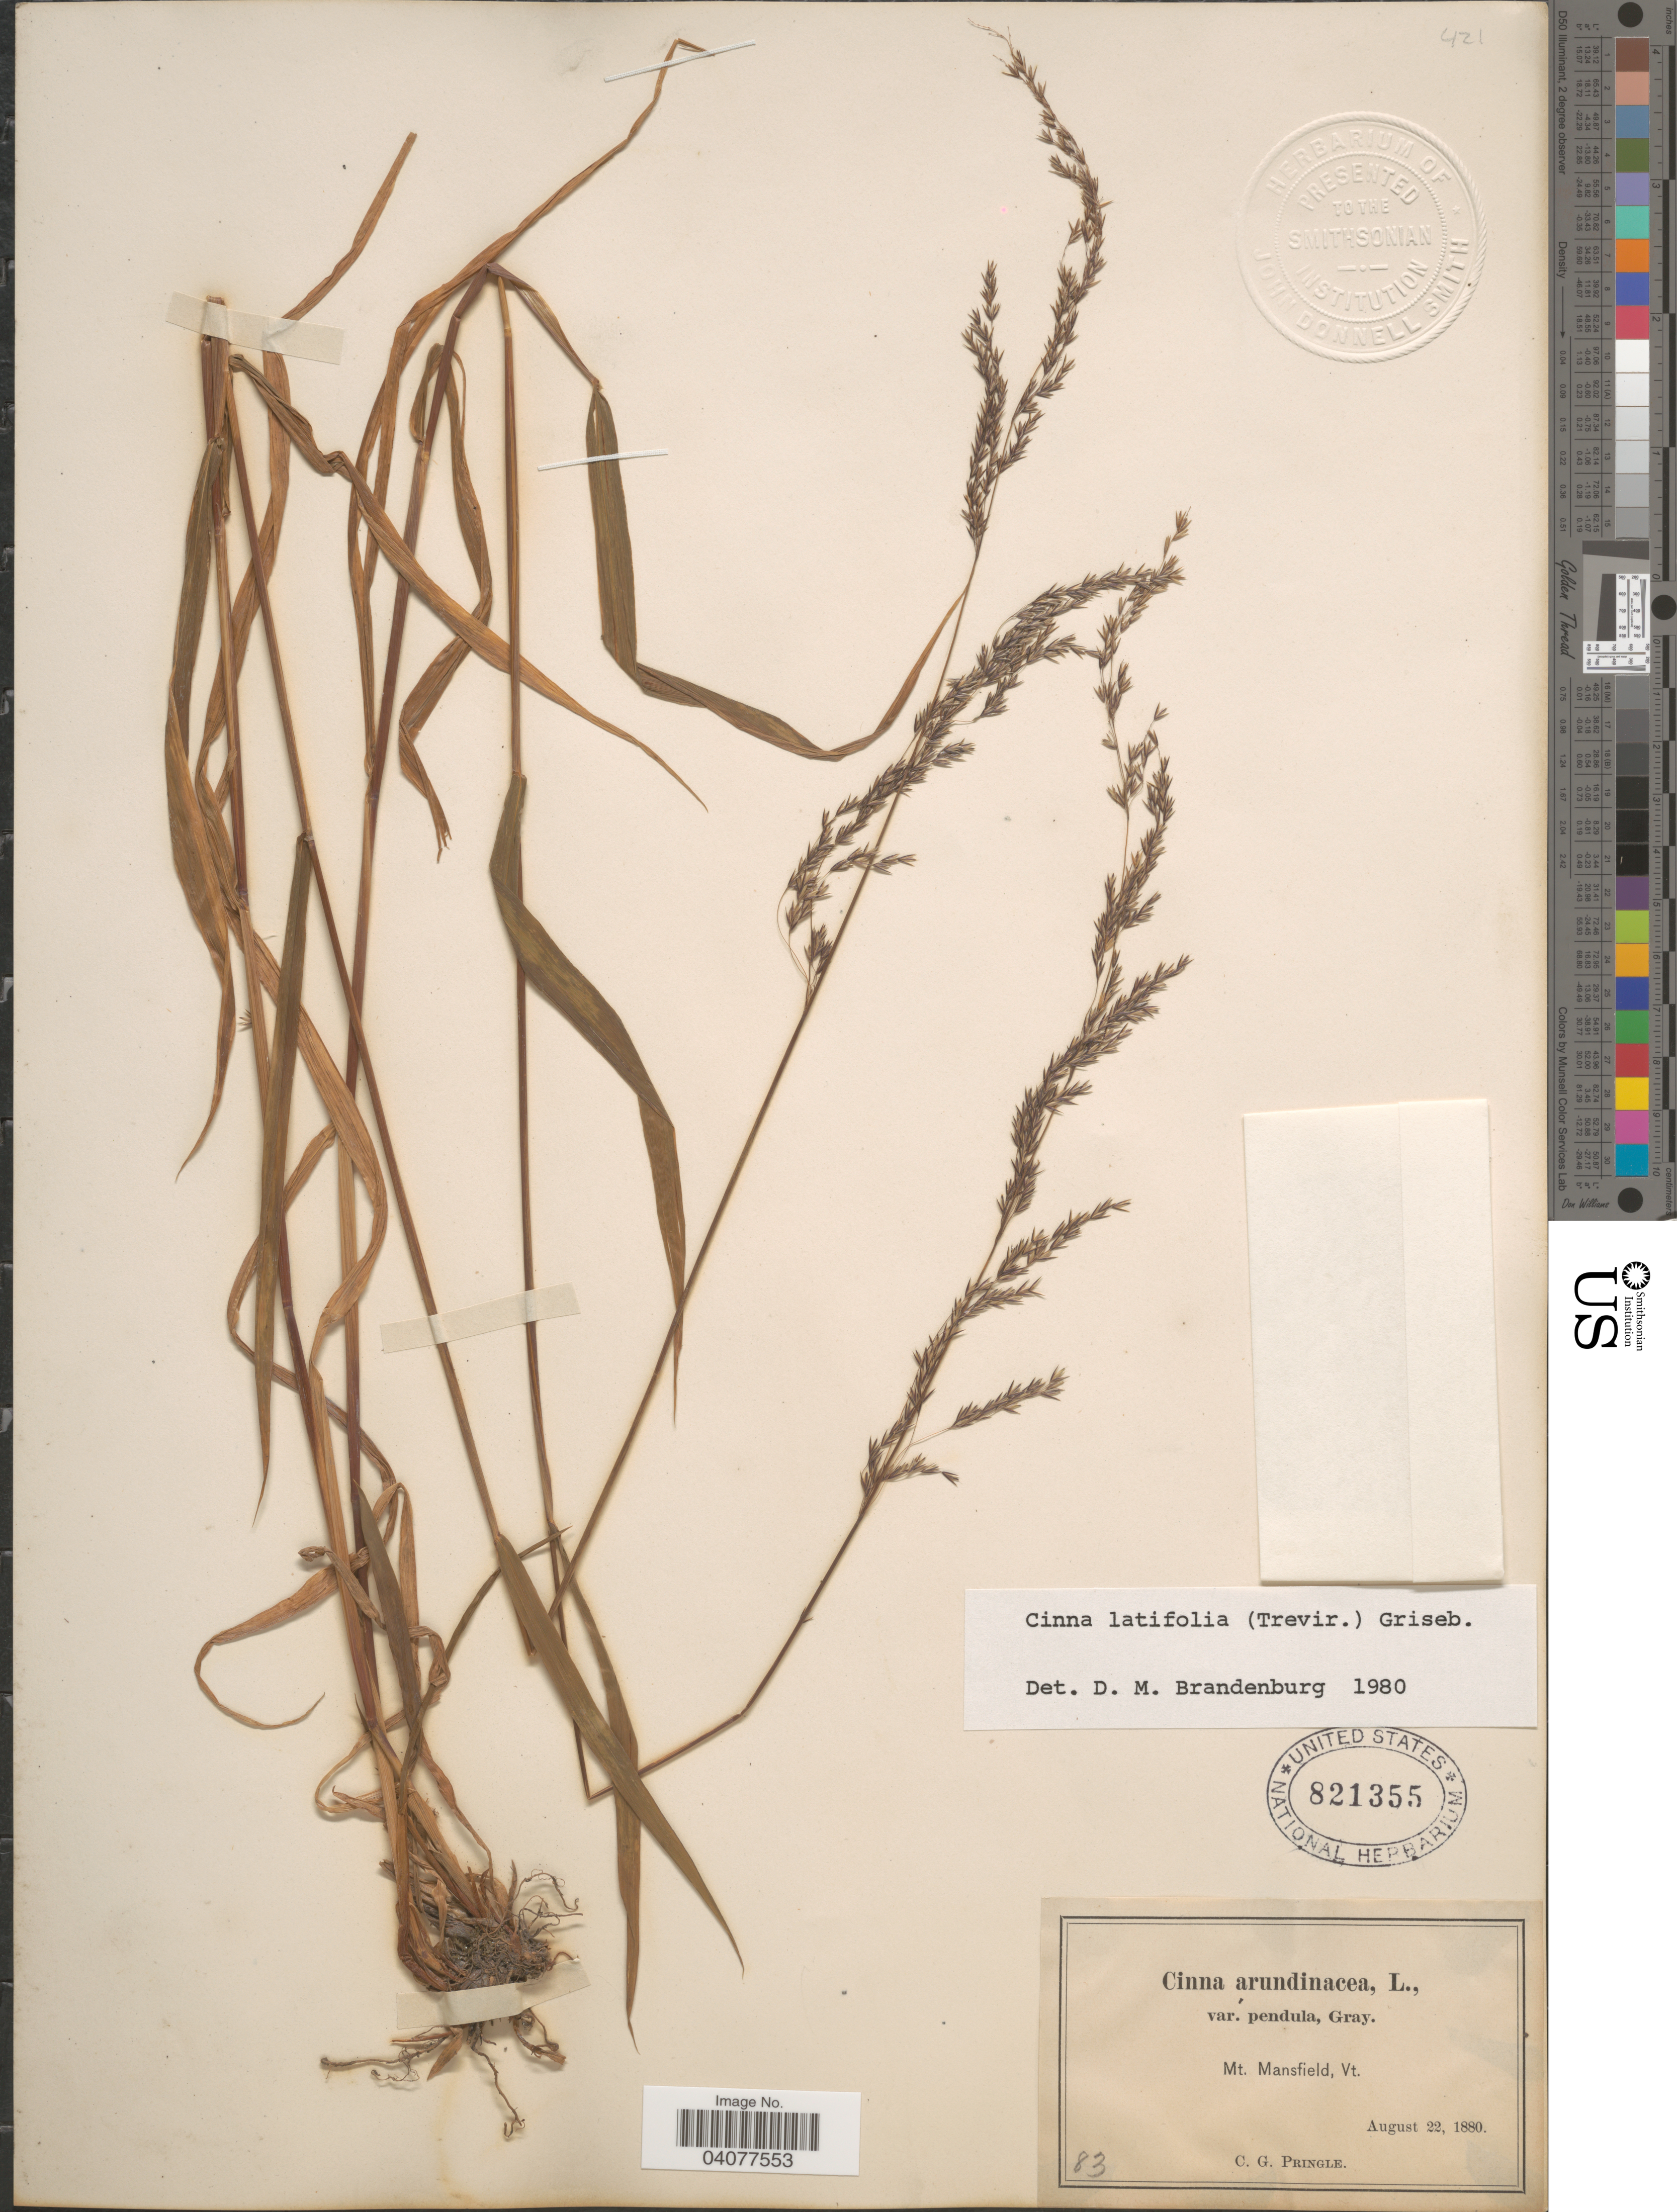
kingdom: Plantae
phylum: Tracheophyta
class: Liliopsida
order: Poales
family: Poaceae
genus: Cinna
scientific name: Cinna latifolia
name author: (Trevir. ex Goeppert) Griseb.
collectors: C. G. Pringle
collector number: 83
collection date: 1880-08-22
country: United States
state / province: Vermont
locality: Mt. Mansfield.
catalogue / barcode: US 821355